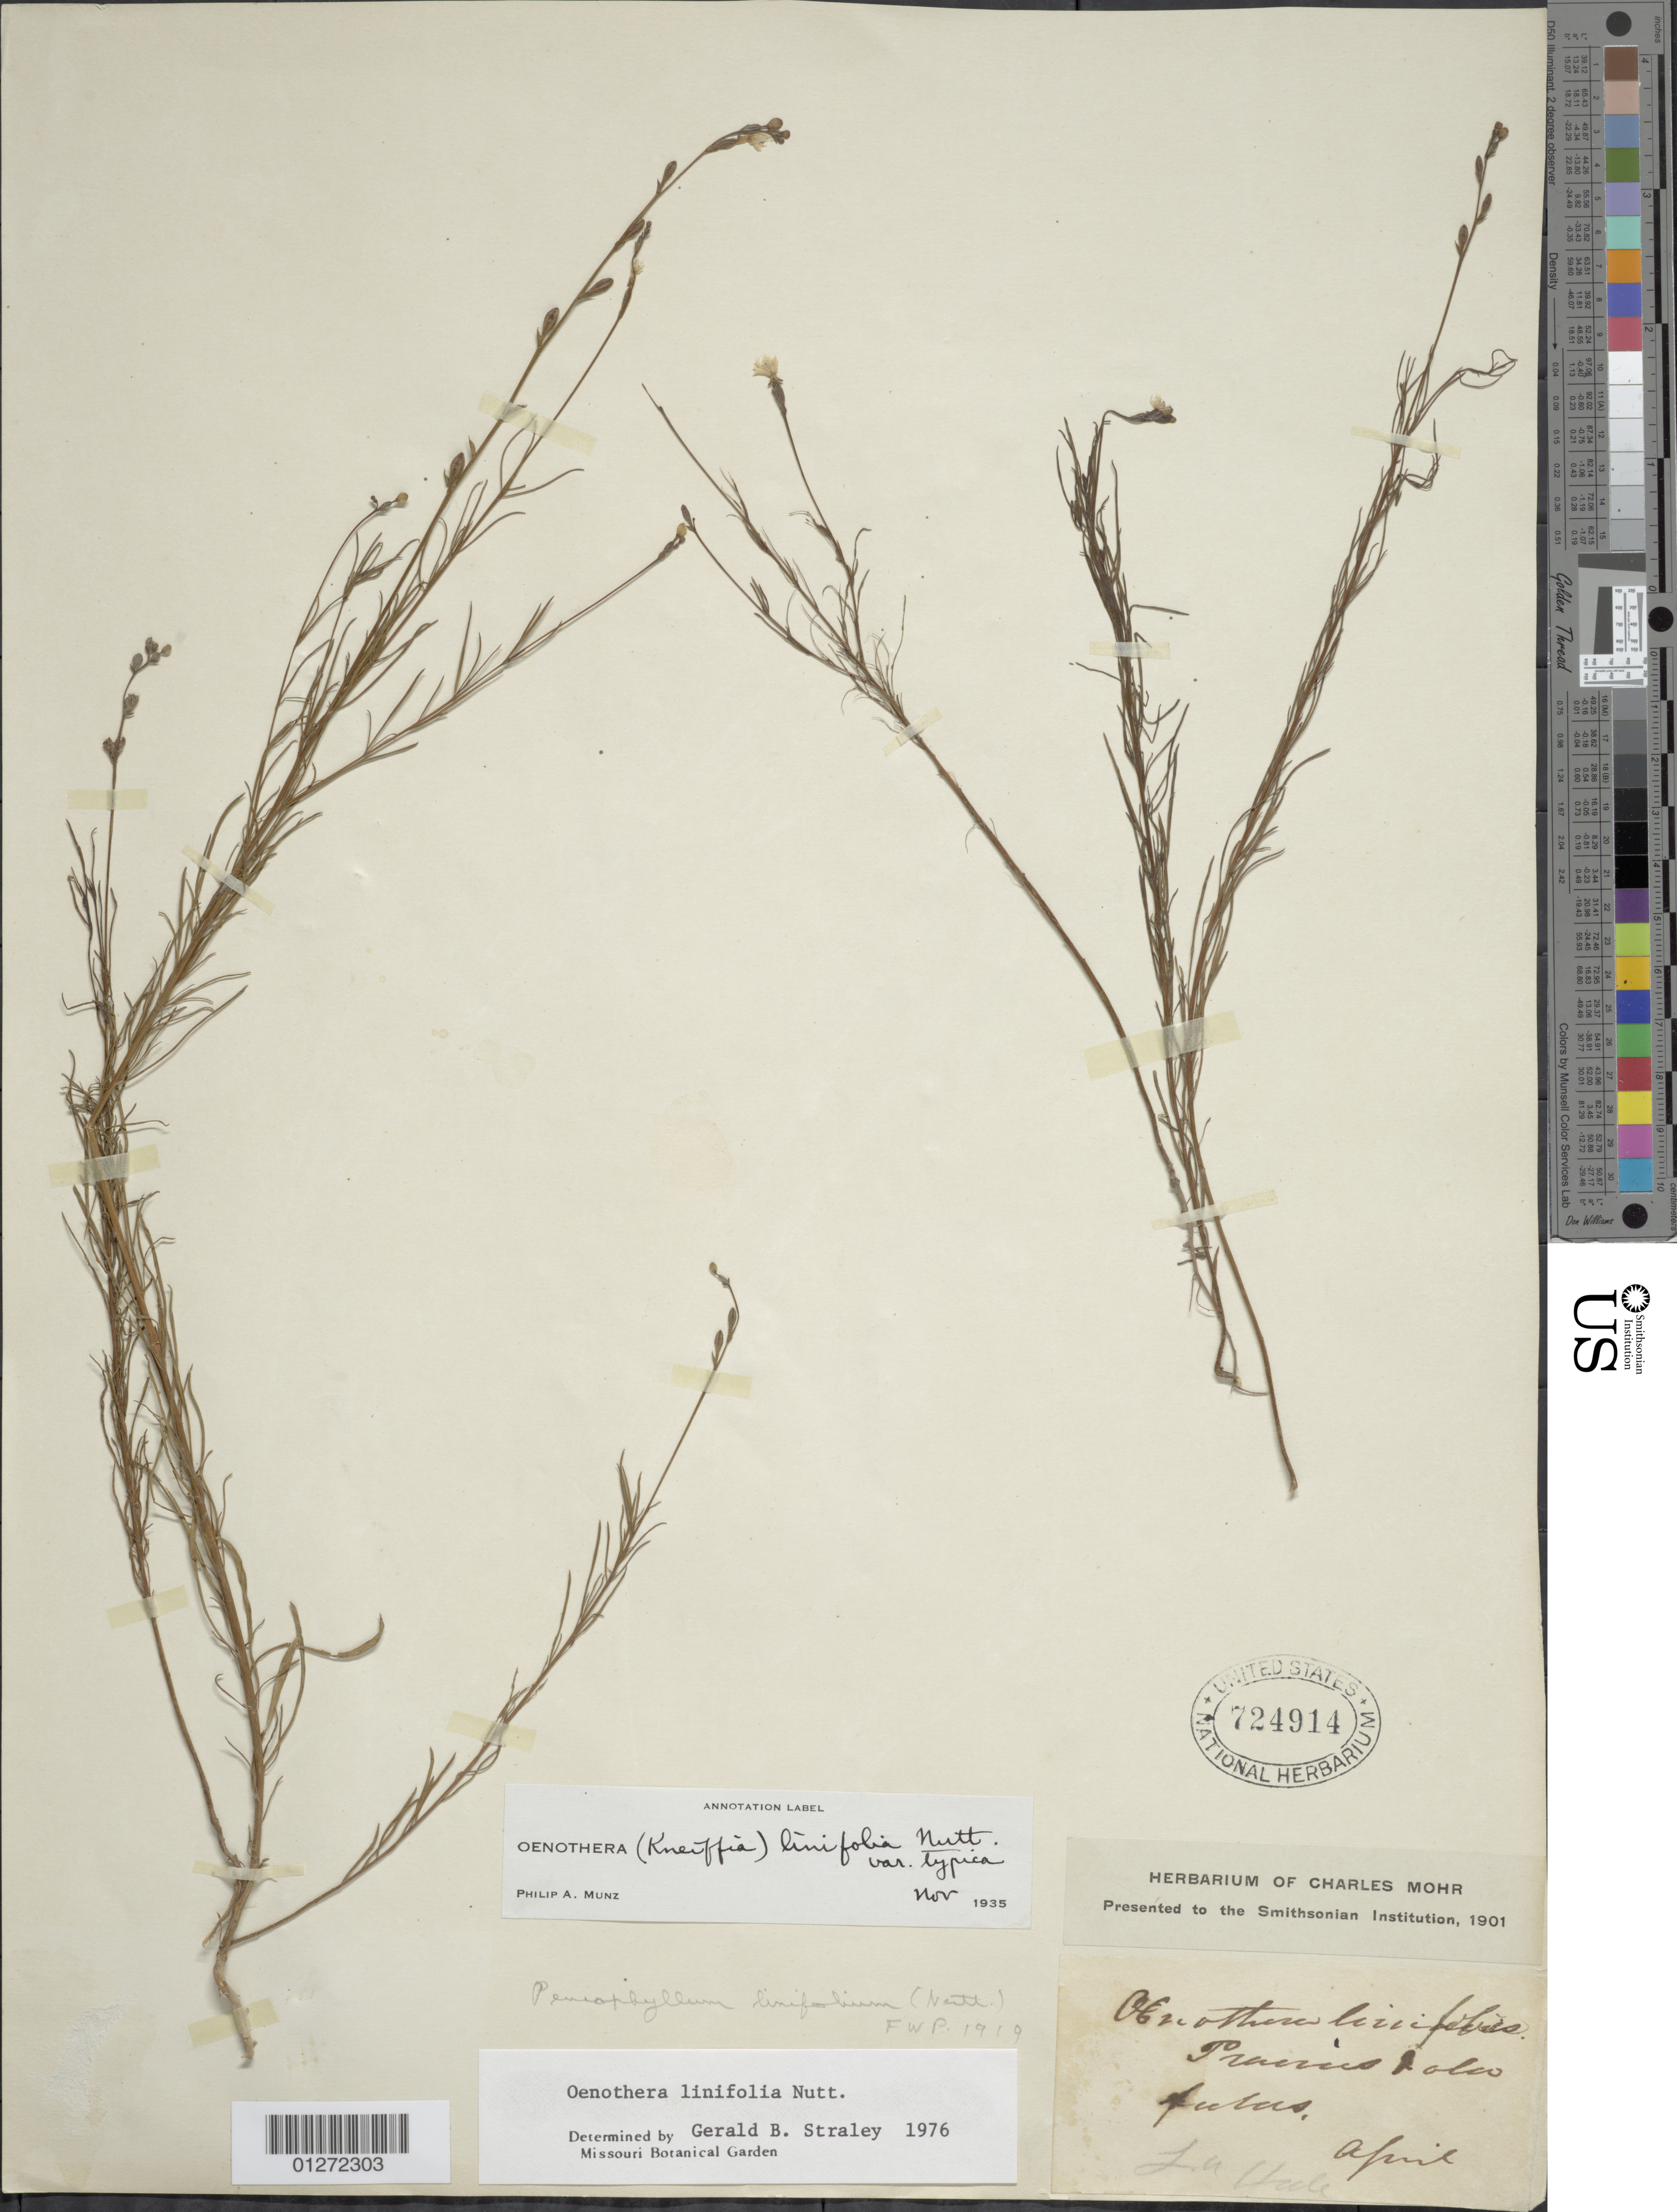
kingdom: Plantae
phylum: Tracheophyta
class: Magnoliopsida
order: Myrtales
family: Onagraceae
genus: Oenothera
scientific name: Oenothera linifolia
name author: Nutt.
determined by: Straley, G. B.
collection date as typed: Apr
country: United States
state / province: Louisiana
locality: Hale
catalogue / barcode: US 724914